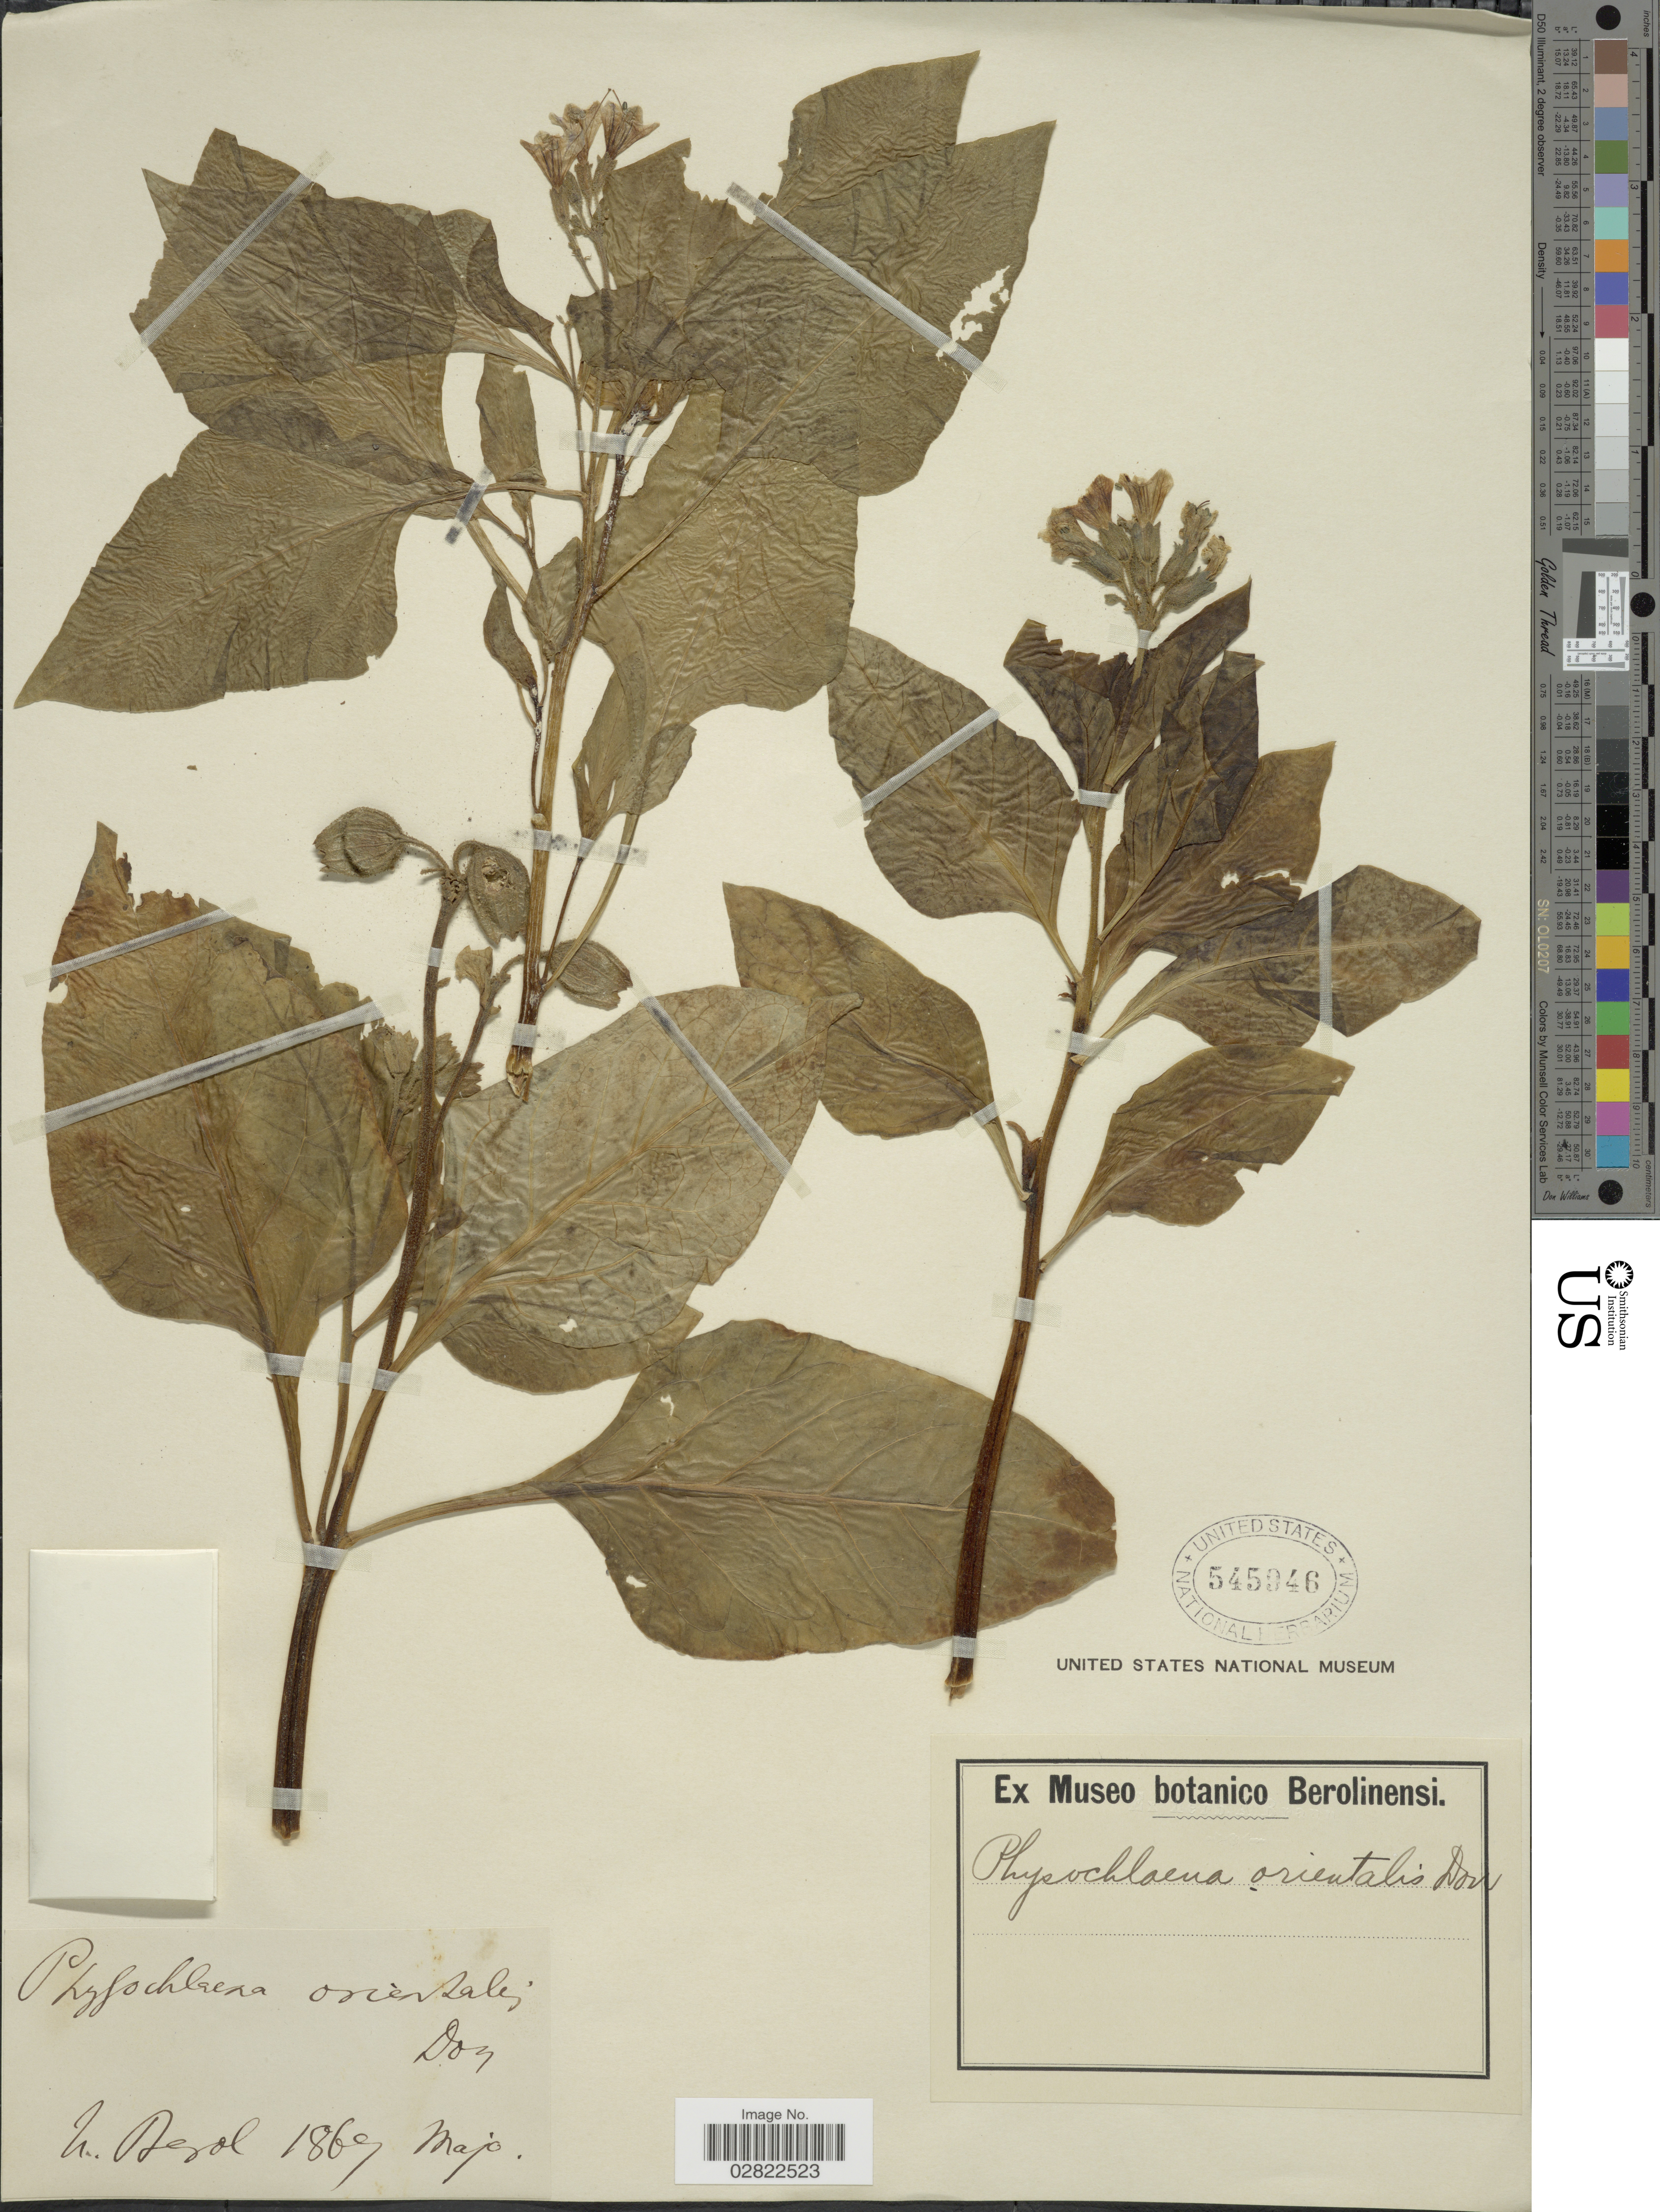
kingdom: Plantae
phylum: Tracheophyta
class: Magnoliopsida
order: Solanales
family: Solanaceae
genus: Physochlaina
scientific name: Physochlaina orientalis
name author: G. Don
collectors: N. Desol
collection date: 1869-05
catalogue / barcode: US 545946